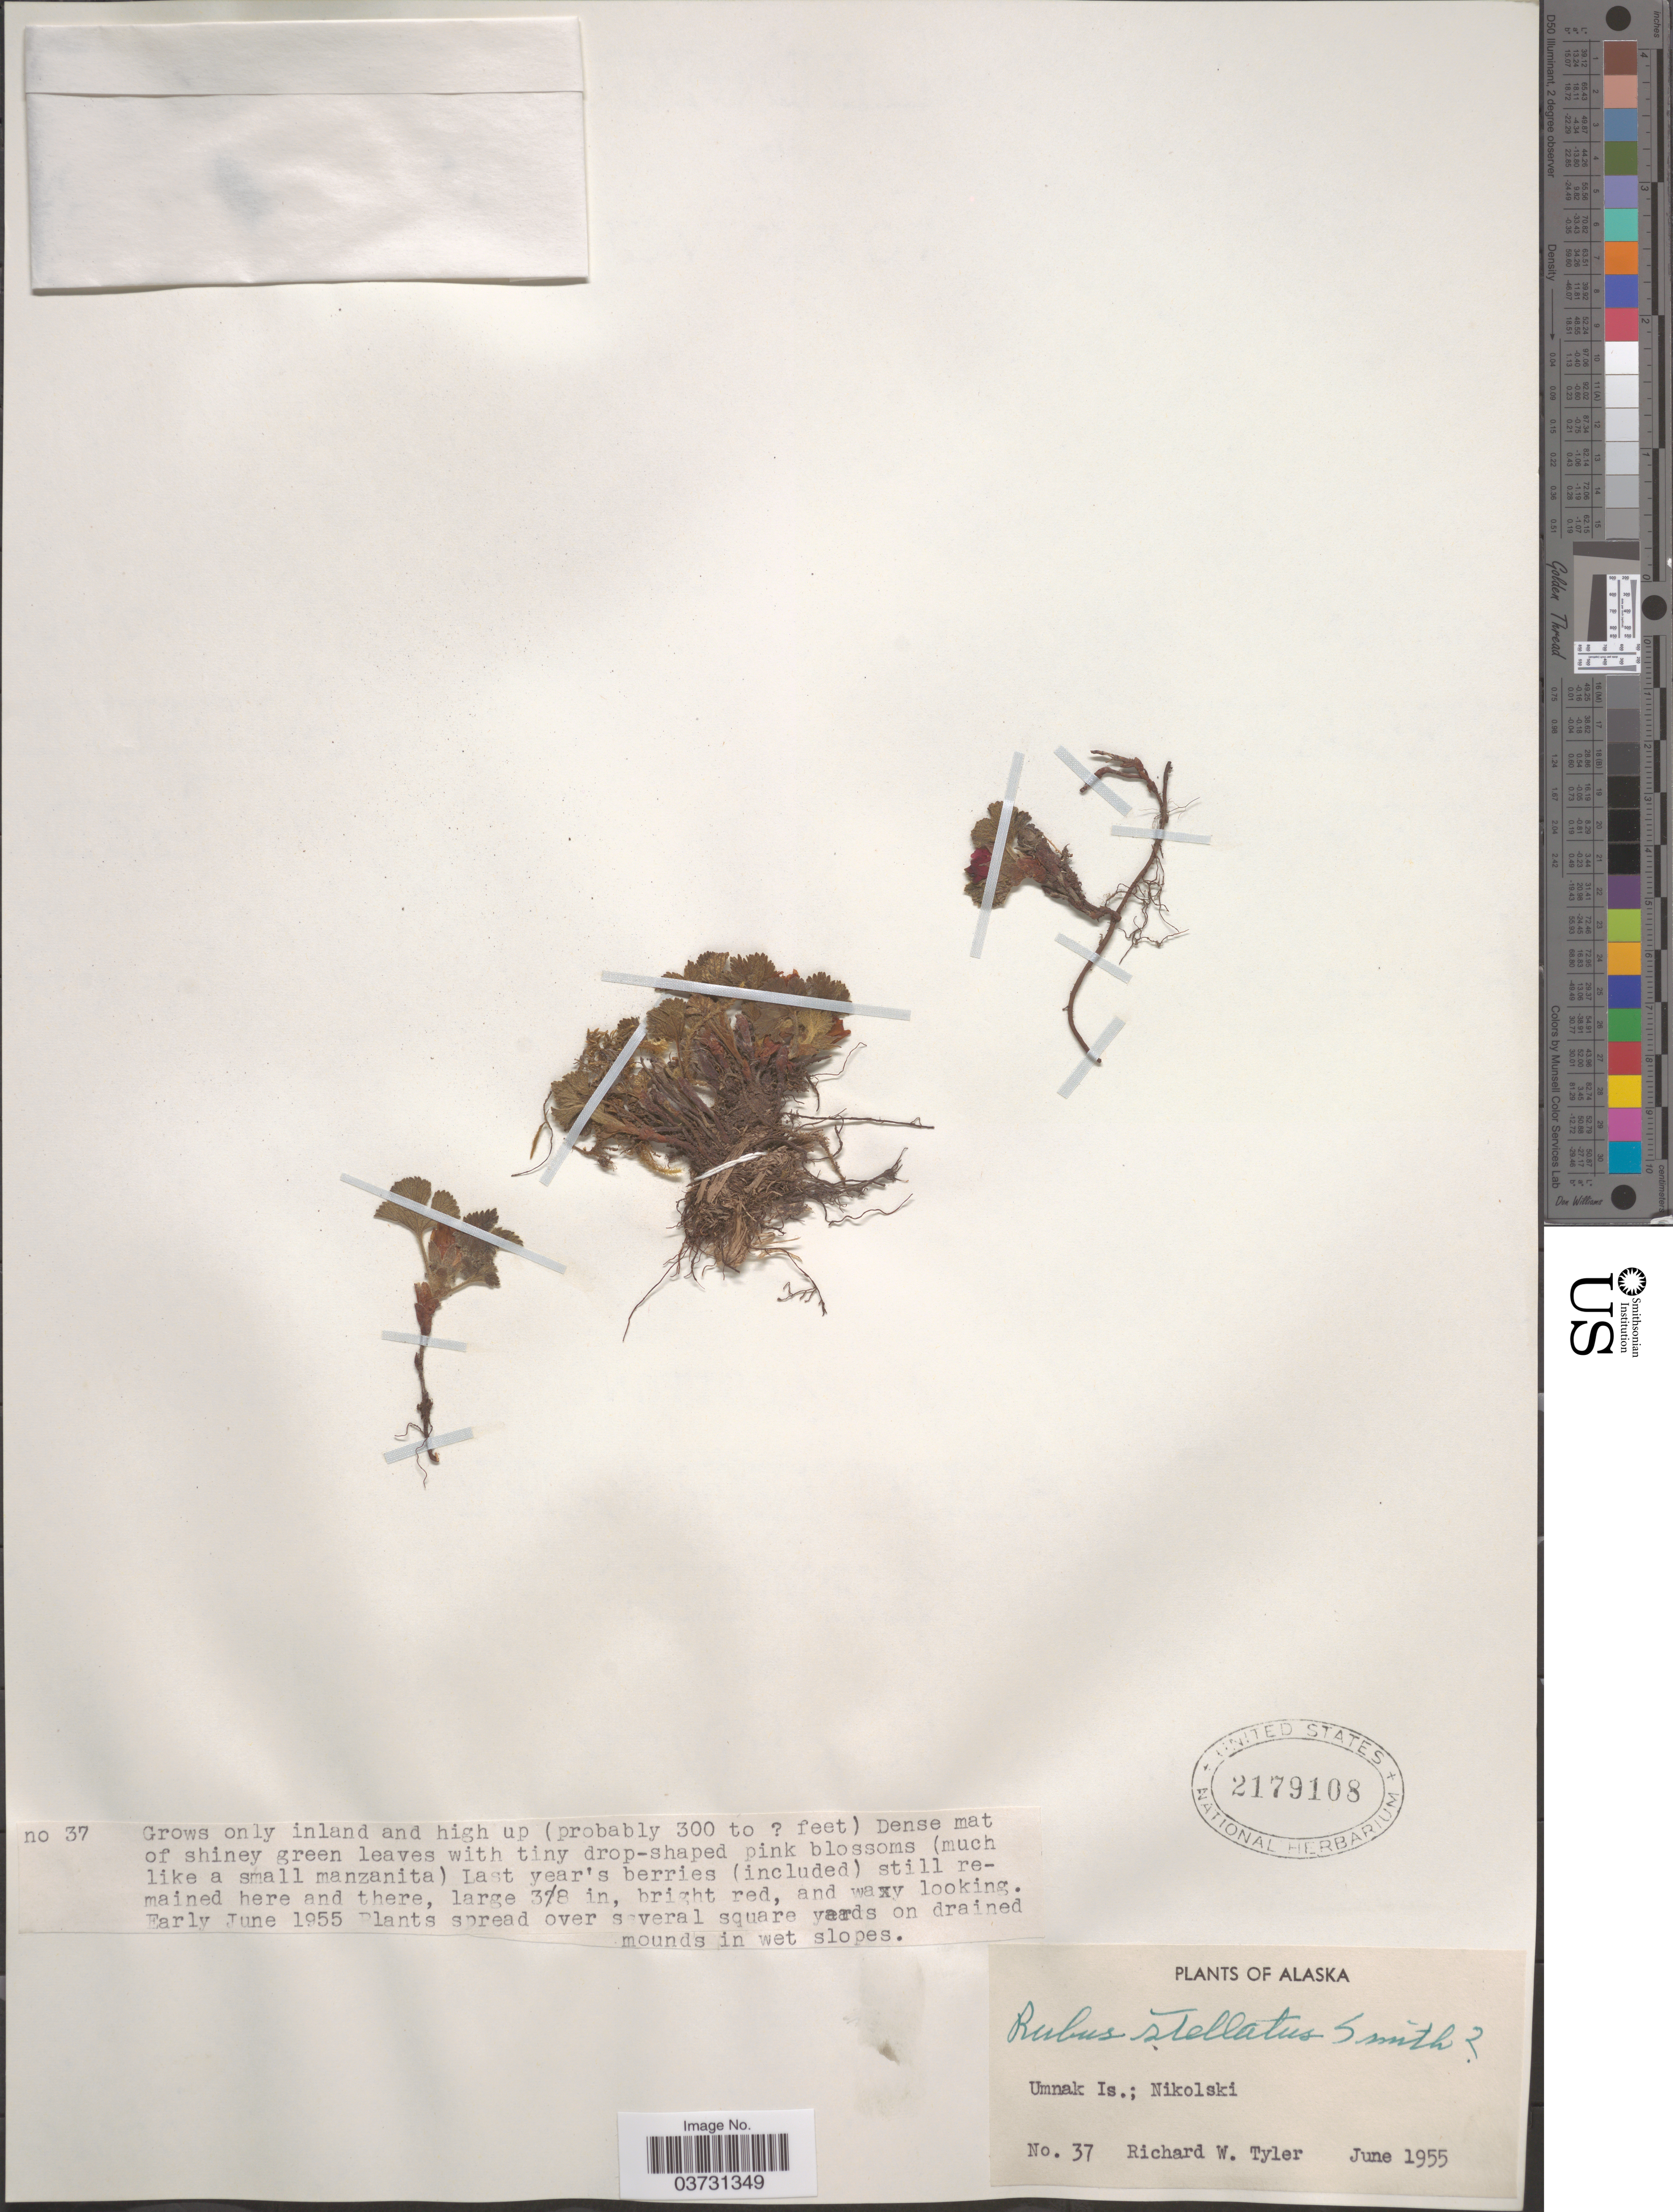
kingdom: Plantae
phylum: Tracheophyta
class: Magnoliopsida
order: Rosales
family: Rosaceae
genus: Rubus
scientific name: Rubus stellatus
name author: Sm.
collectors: R. Tyler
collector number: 37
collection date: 1955-06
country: United States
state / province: Alaska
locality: Umnak Is.; Nikolski.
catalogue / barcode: US 2179108